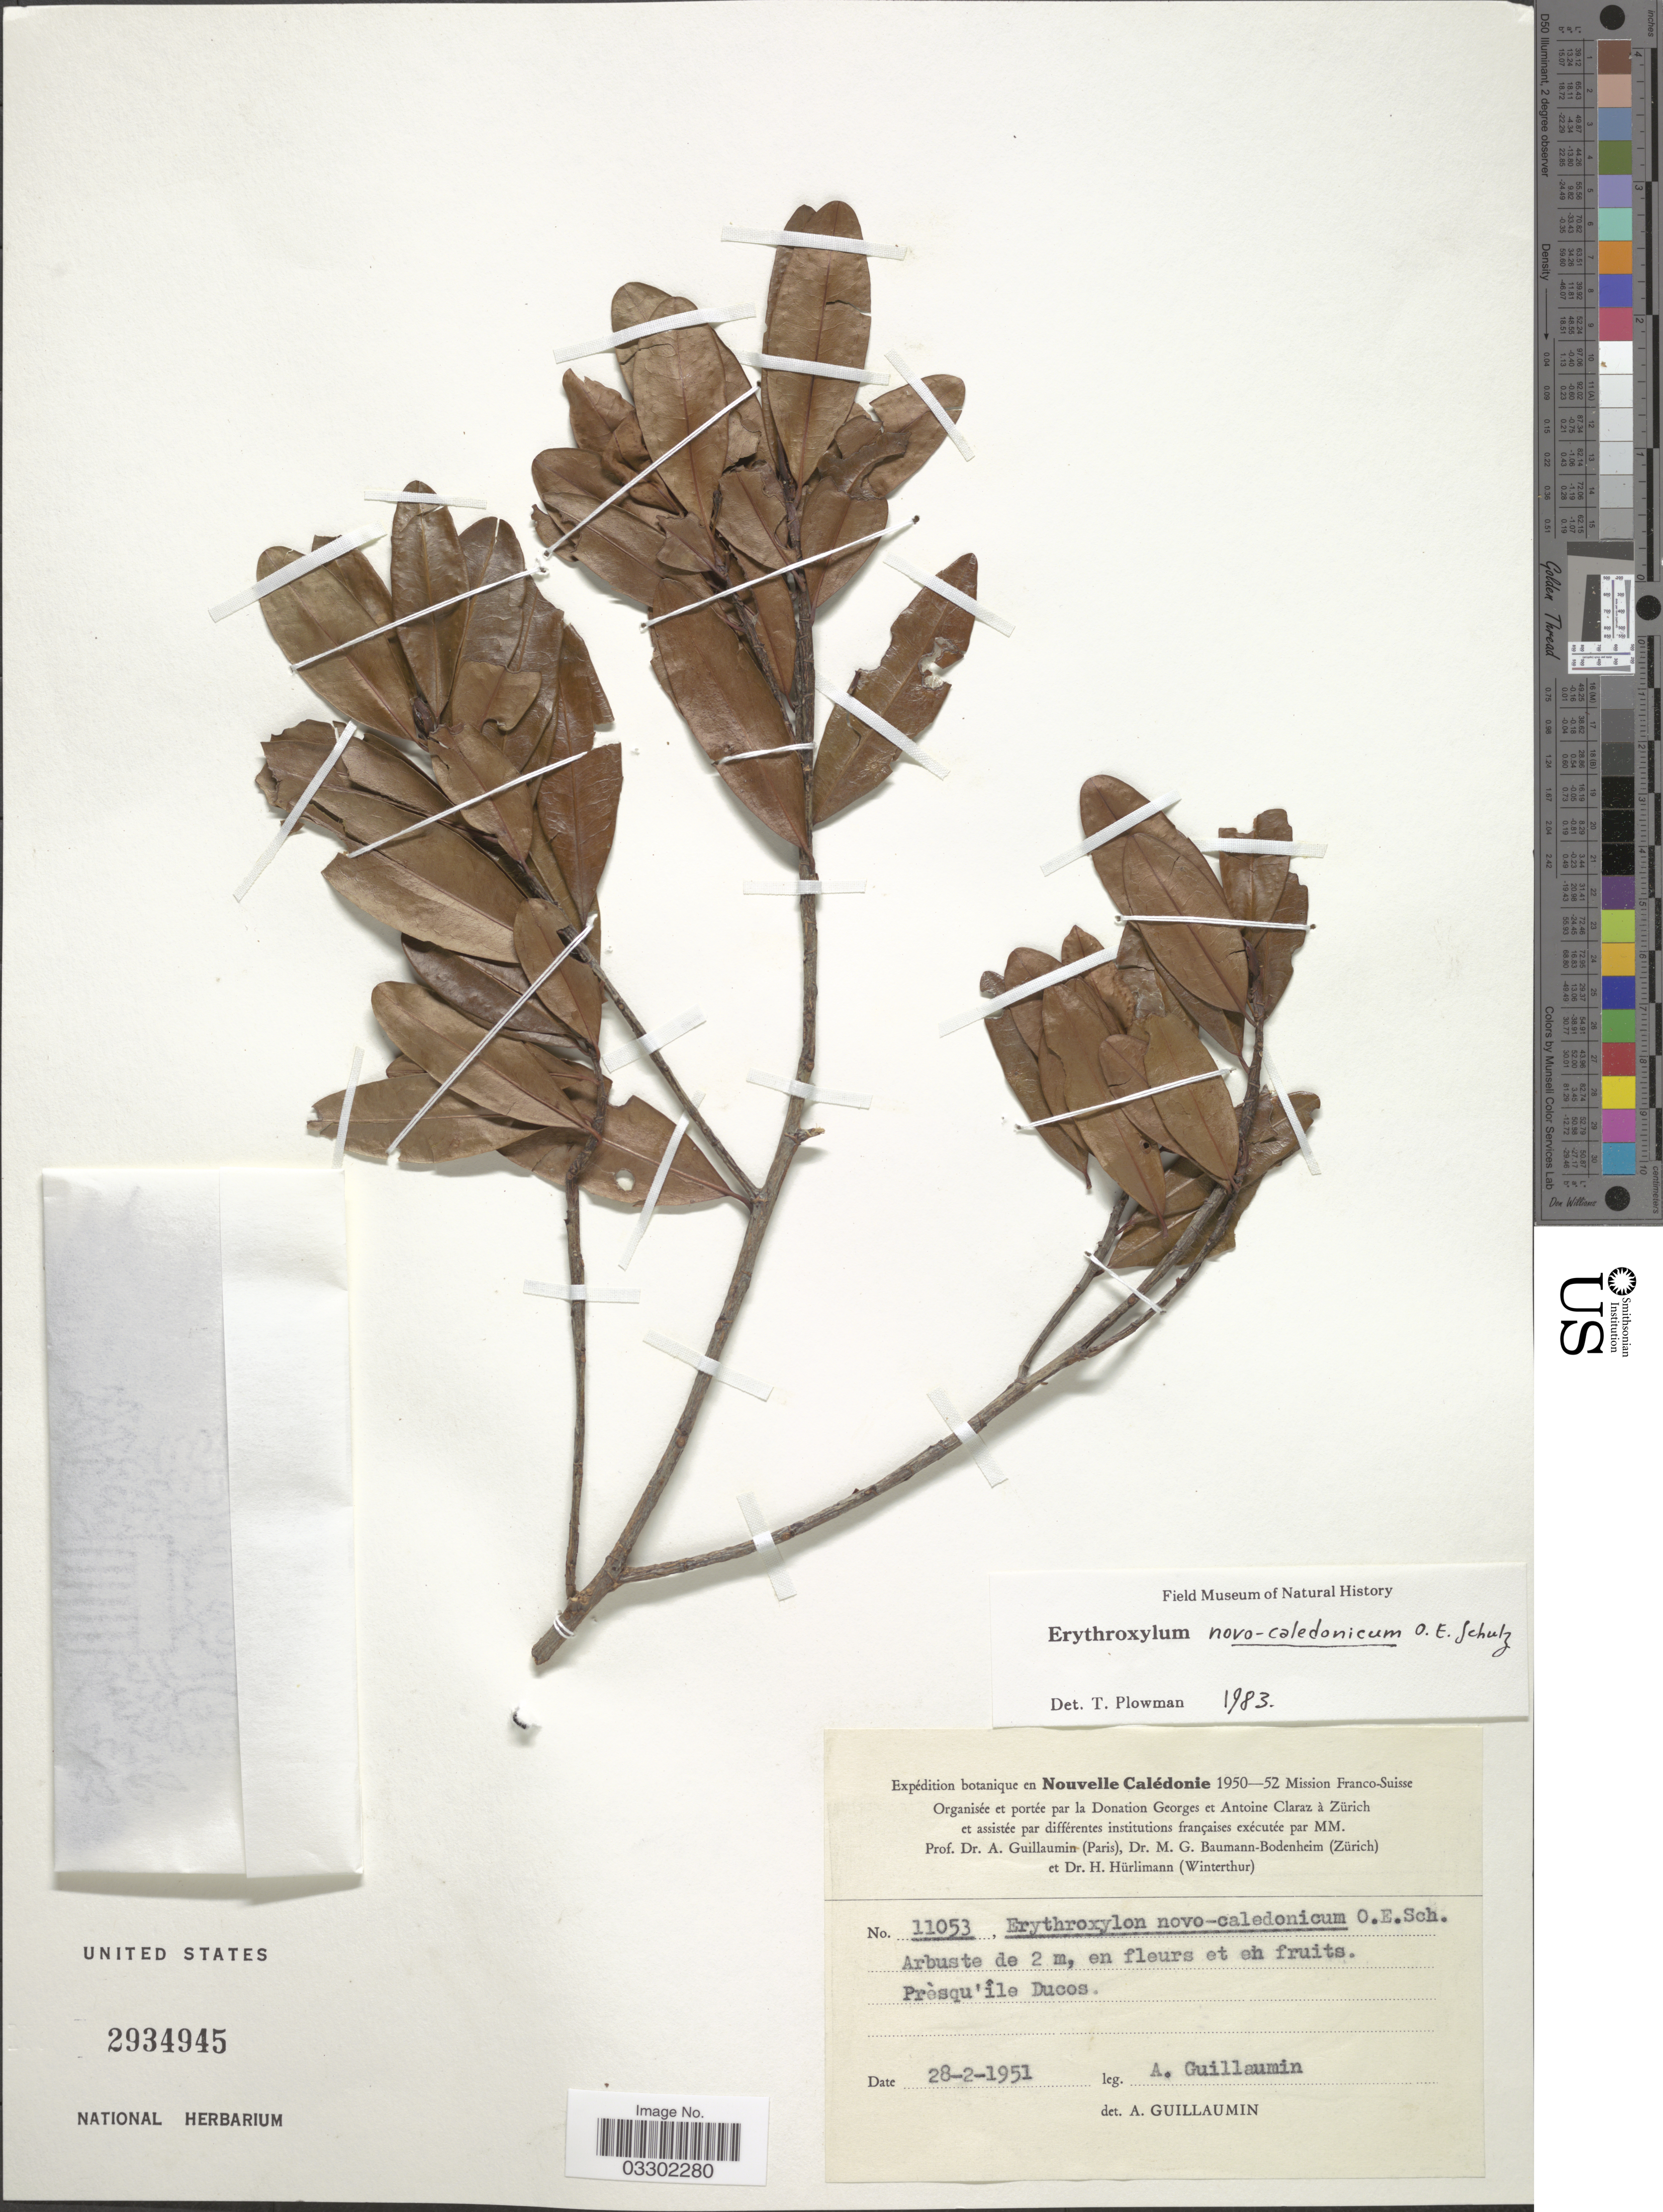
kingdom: Plantae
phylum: Tracheophyta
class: Magnoliopsida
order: Malpighiales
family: Erythroxylaceae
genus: Erythroxylum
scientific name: Erythroxylum novocaledonicum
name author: O.E. Schulz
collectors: A. Guillaumin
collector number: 11053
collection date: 1951-02-28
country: New Caledonia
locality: Prèsqu île Ducos.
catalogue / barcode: US 2934945